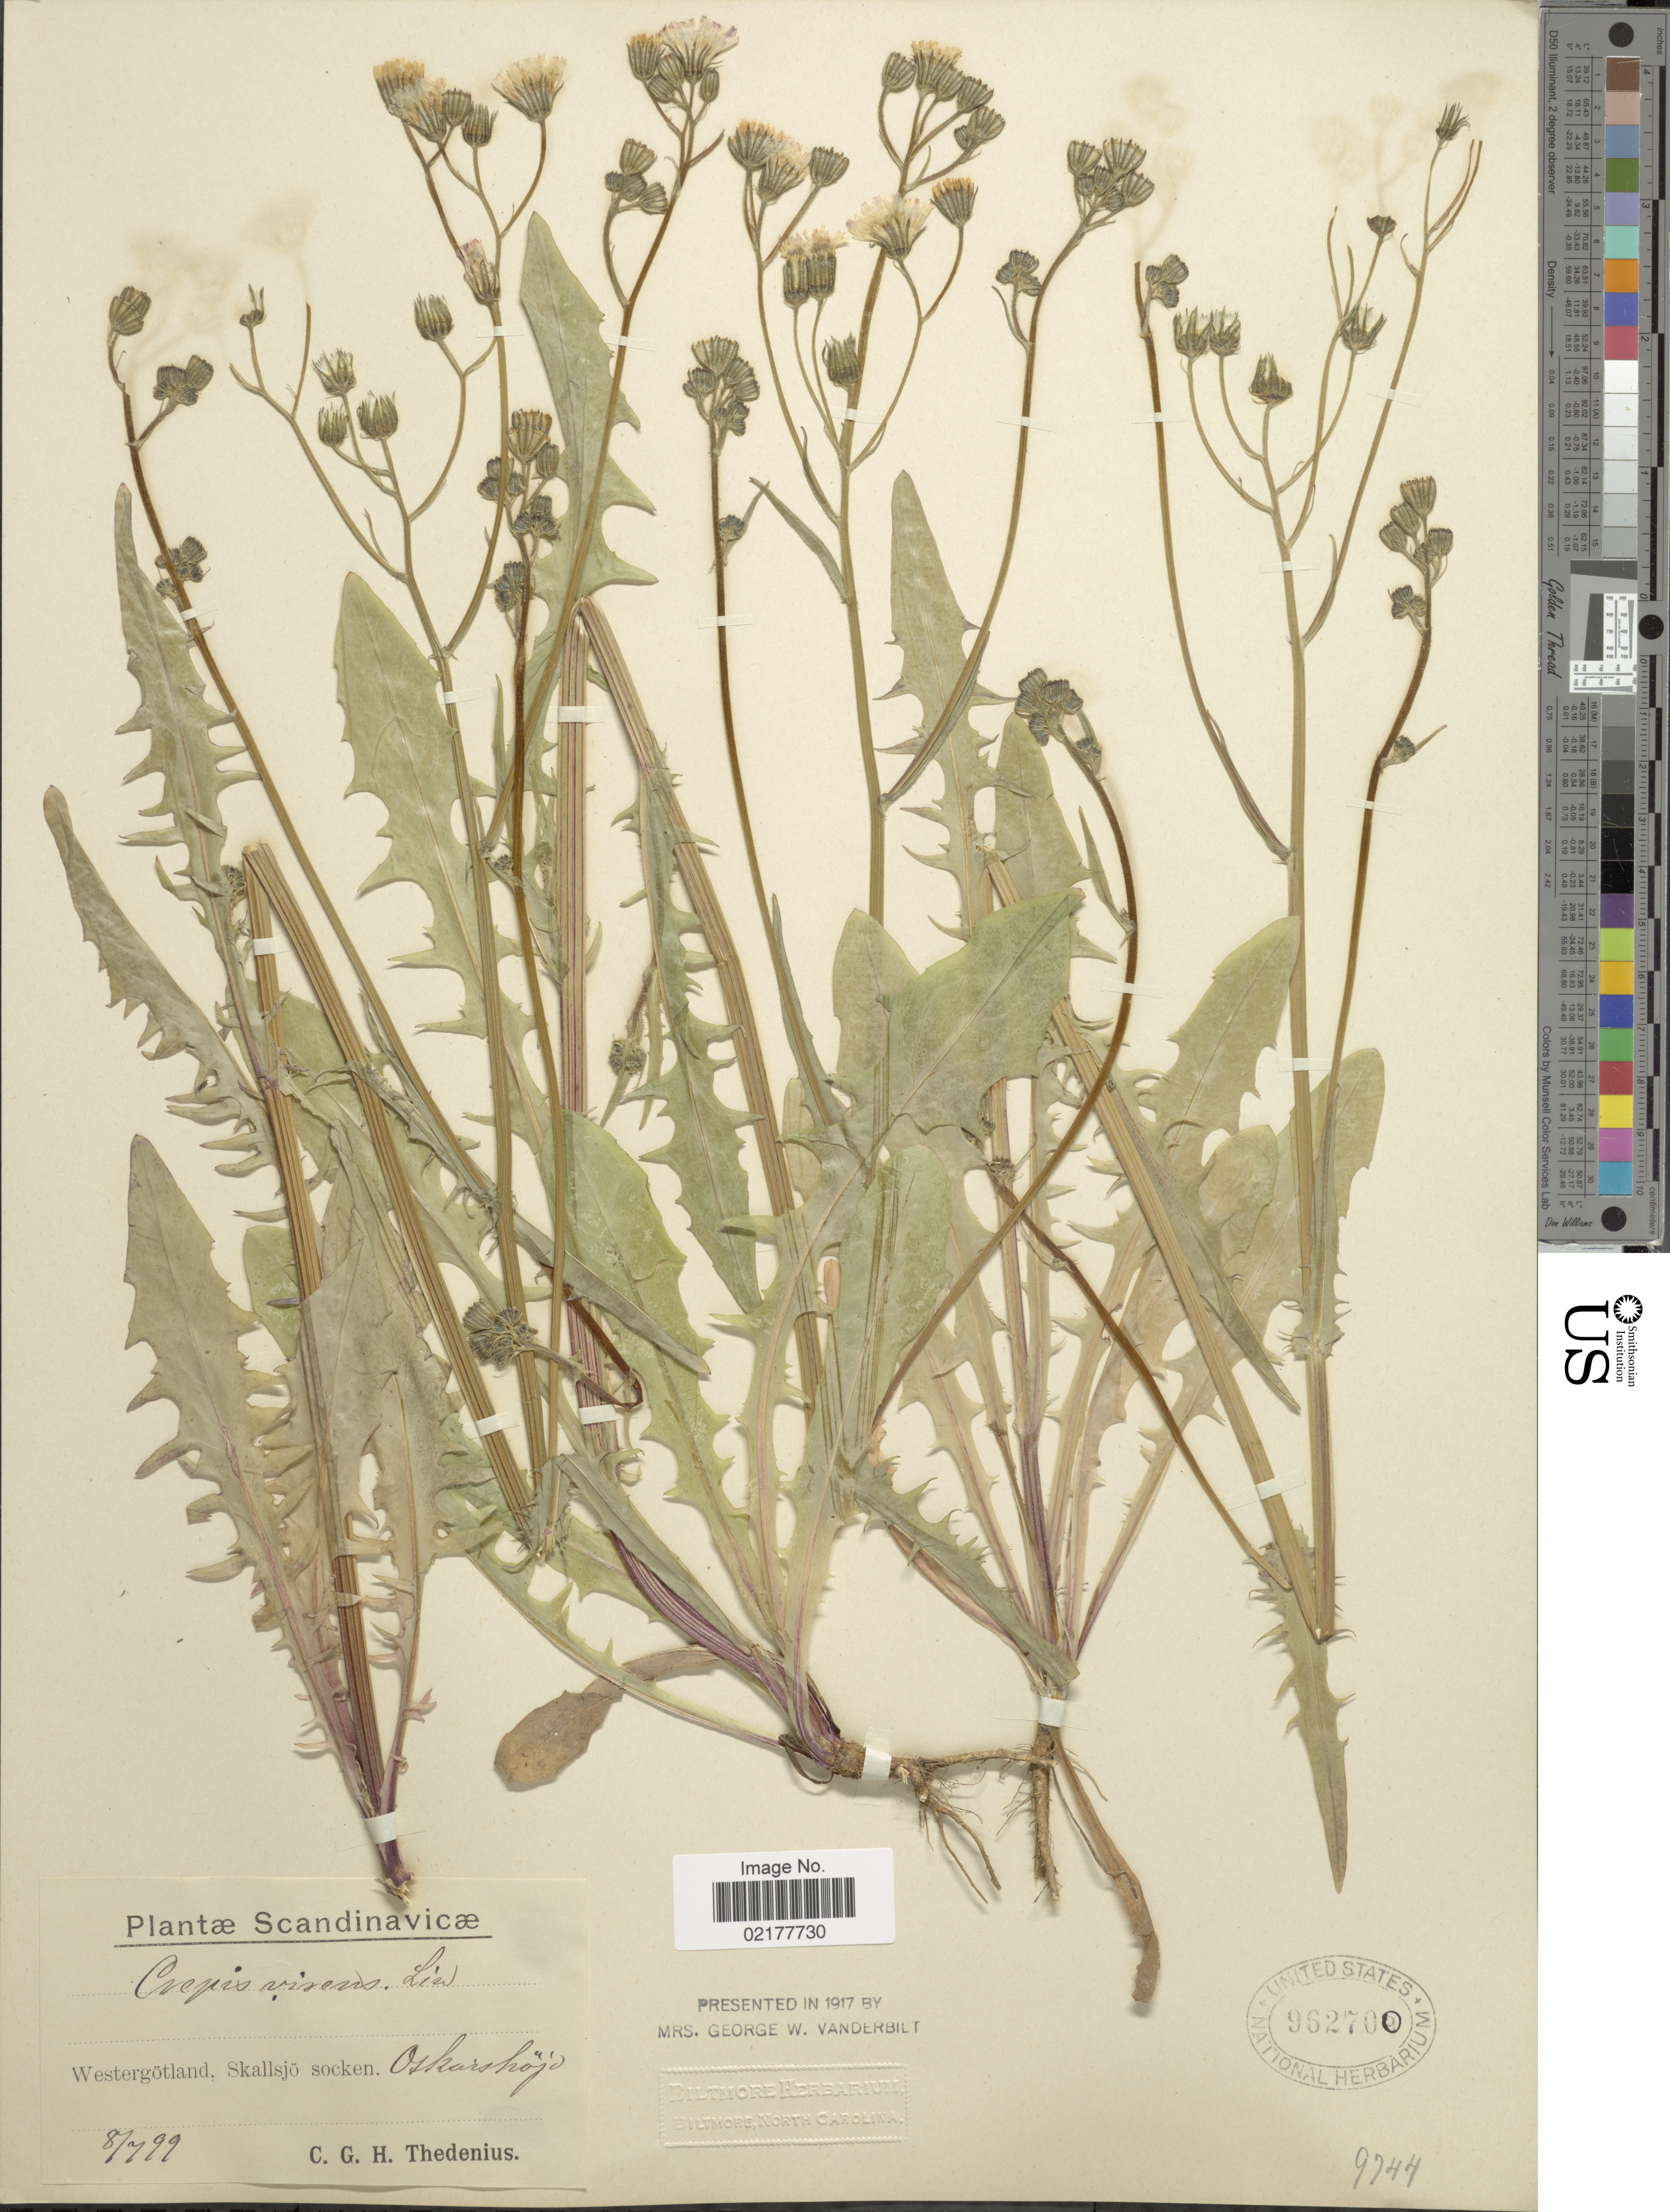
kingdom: Plantae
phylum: Tracheophyta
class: Magnoliopsida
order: Asterales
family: Asteraceae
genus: Crepis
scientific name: Crepis capillaris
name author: (L.) Wallr.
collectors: C. Thedenius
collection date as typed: Transcribed d/m/y: 8/7/99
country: Sweden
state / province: Västra Götaland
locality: Scandinavicae. Westergötland, Skallsjo socken. Oskarshojo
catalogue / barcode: US 962700